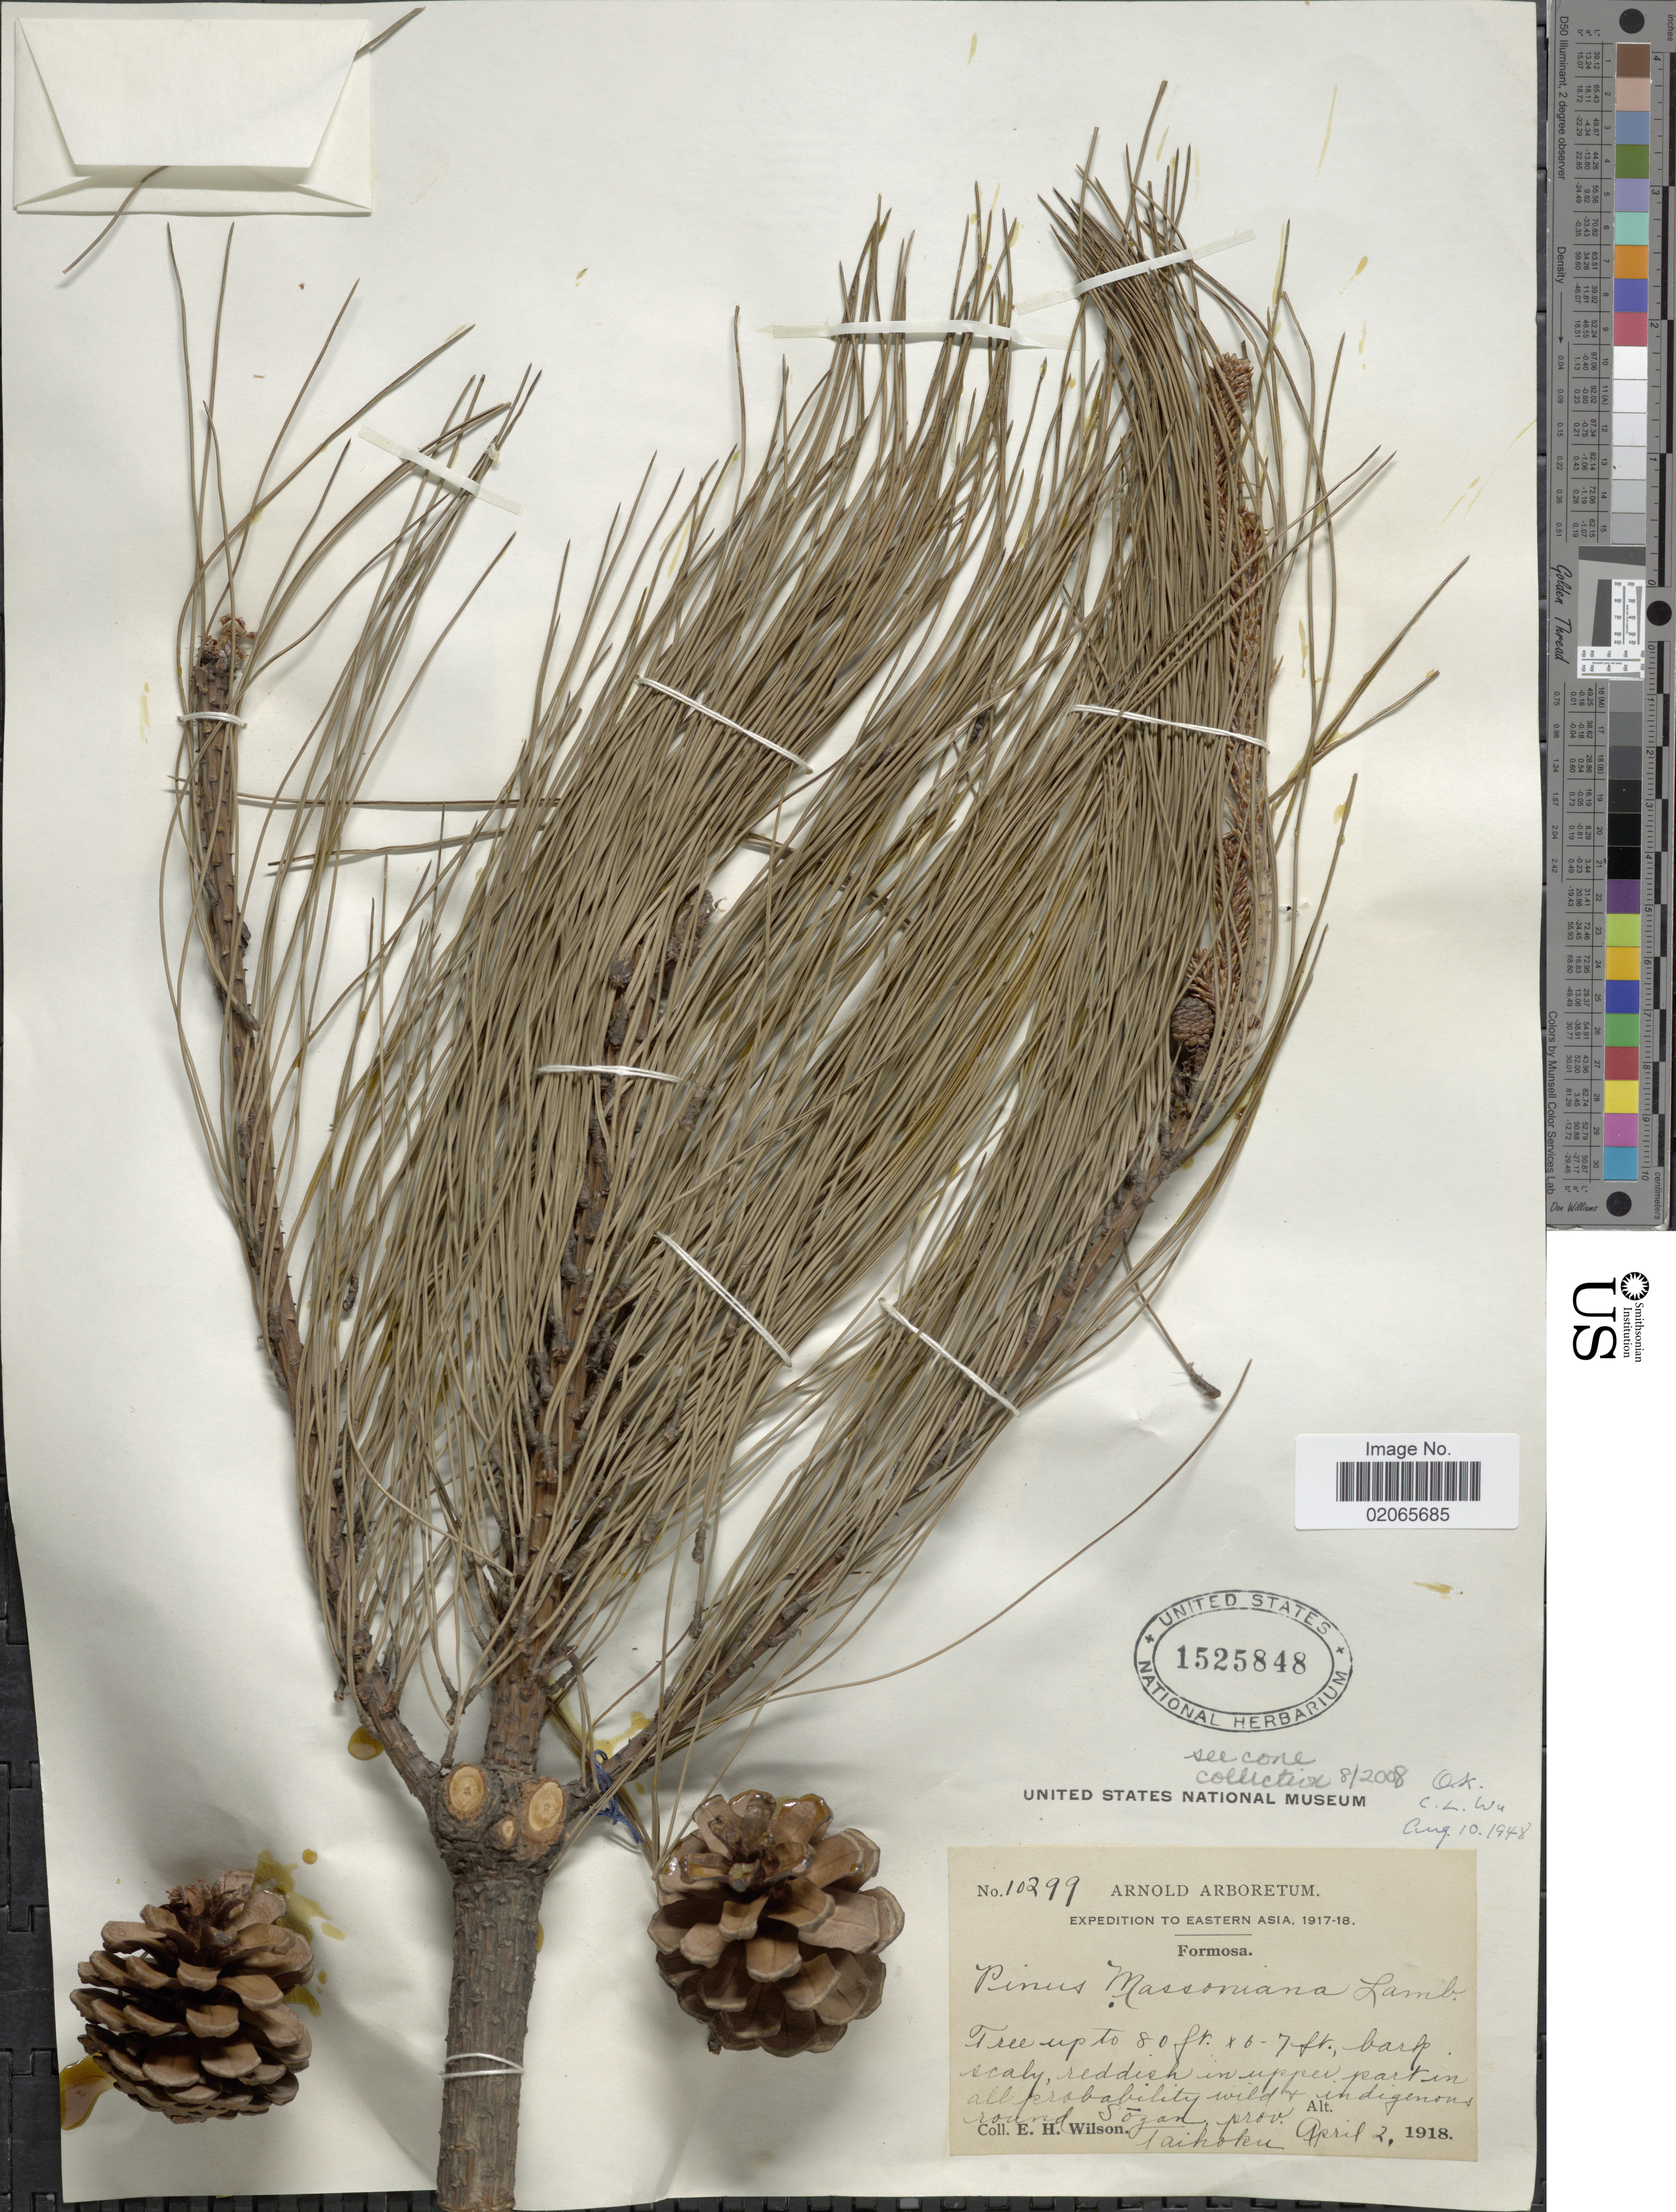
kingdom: Plantae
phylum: Tracheophyta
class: Pinopsida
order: Pinales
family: Pinaceae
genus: Pinus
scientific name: Pinus massoniana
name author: D. Don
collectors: E. Wilson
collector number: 10299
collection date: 1918-04-02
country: Taiwan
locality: Eastern Asia, Formosa, Sozan Prov., Taihoku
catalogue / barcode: US 1525848